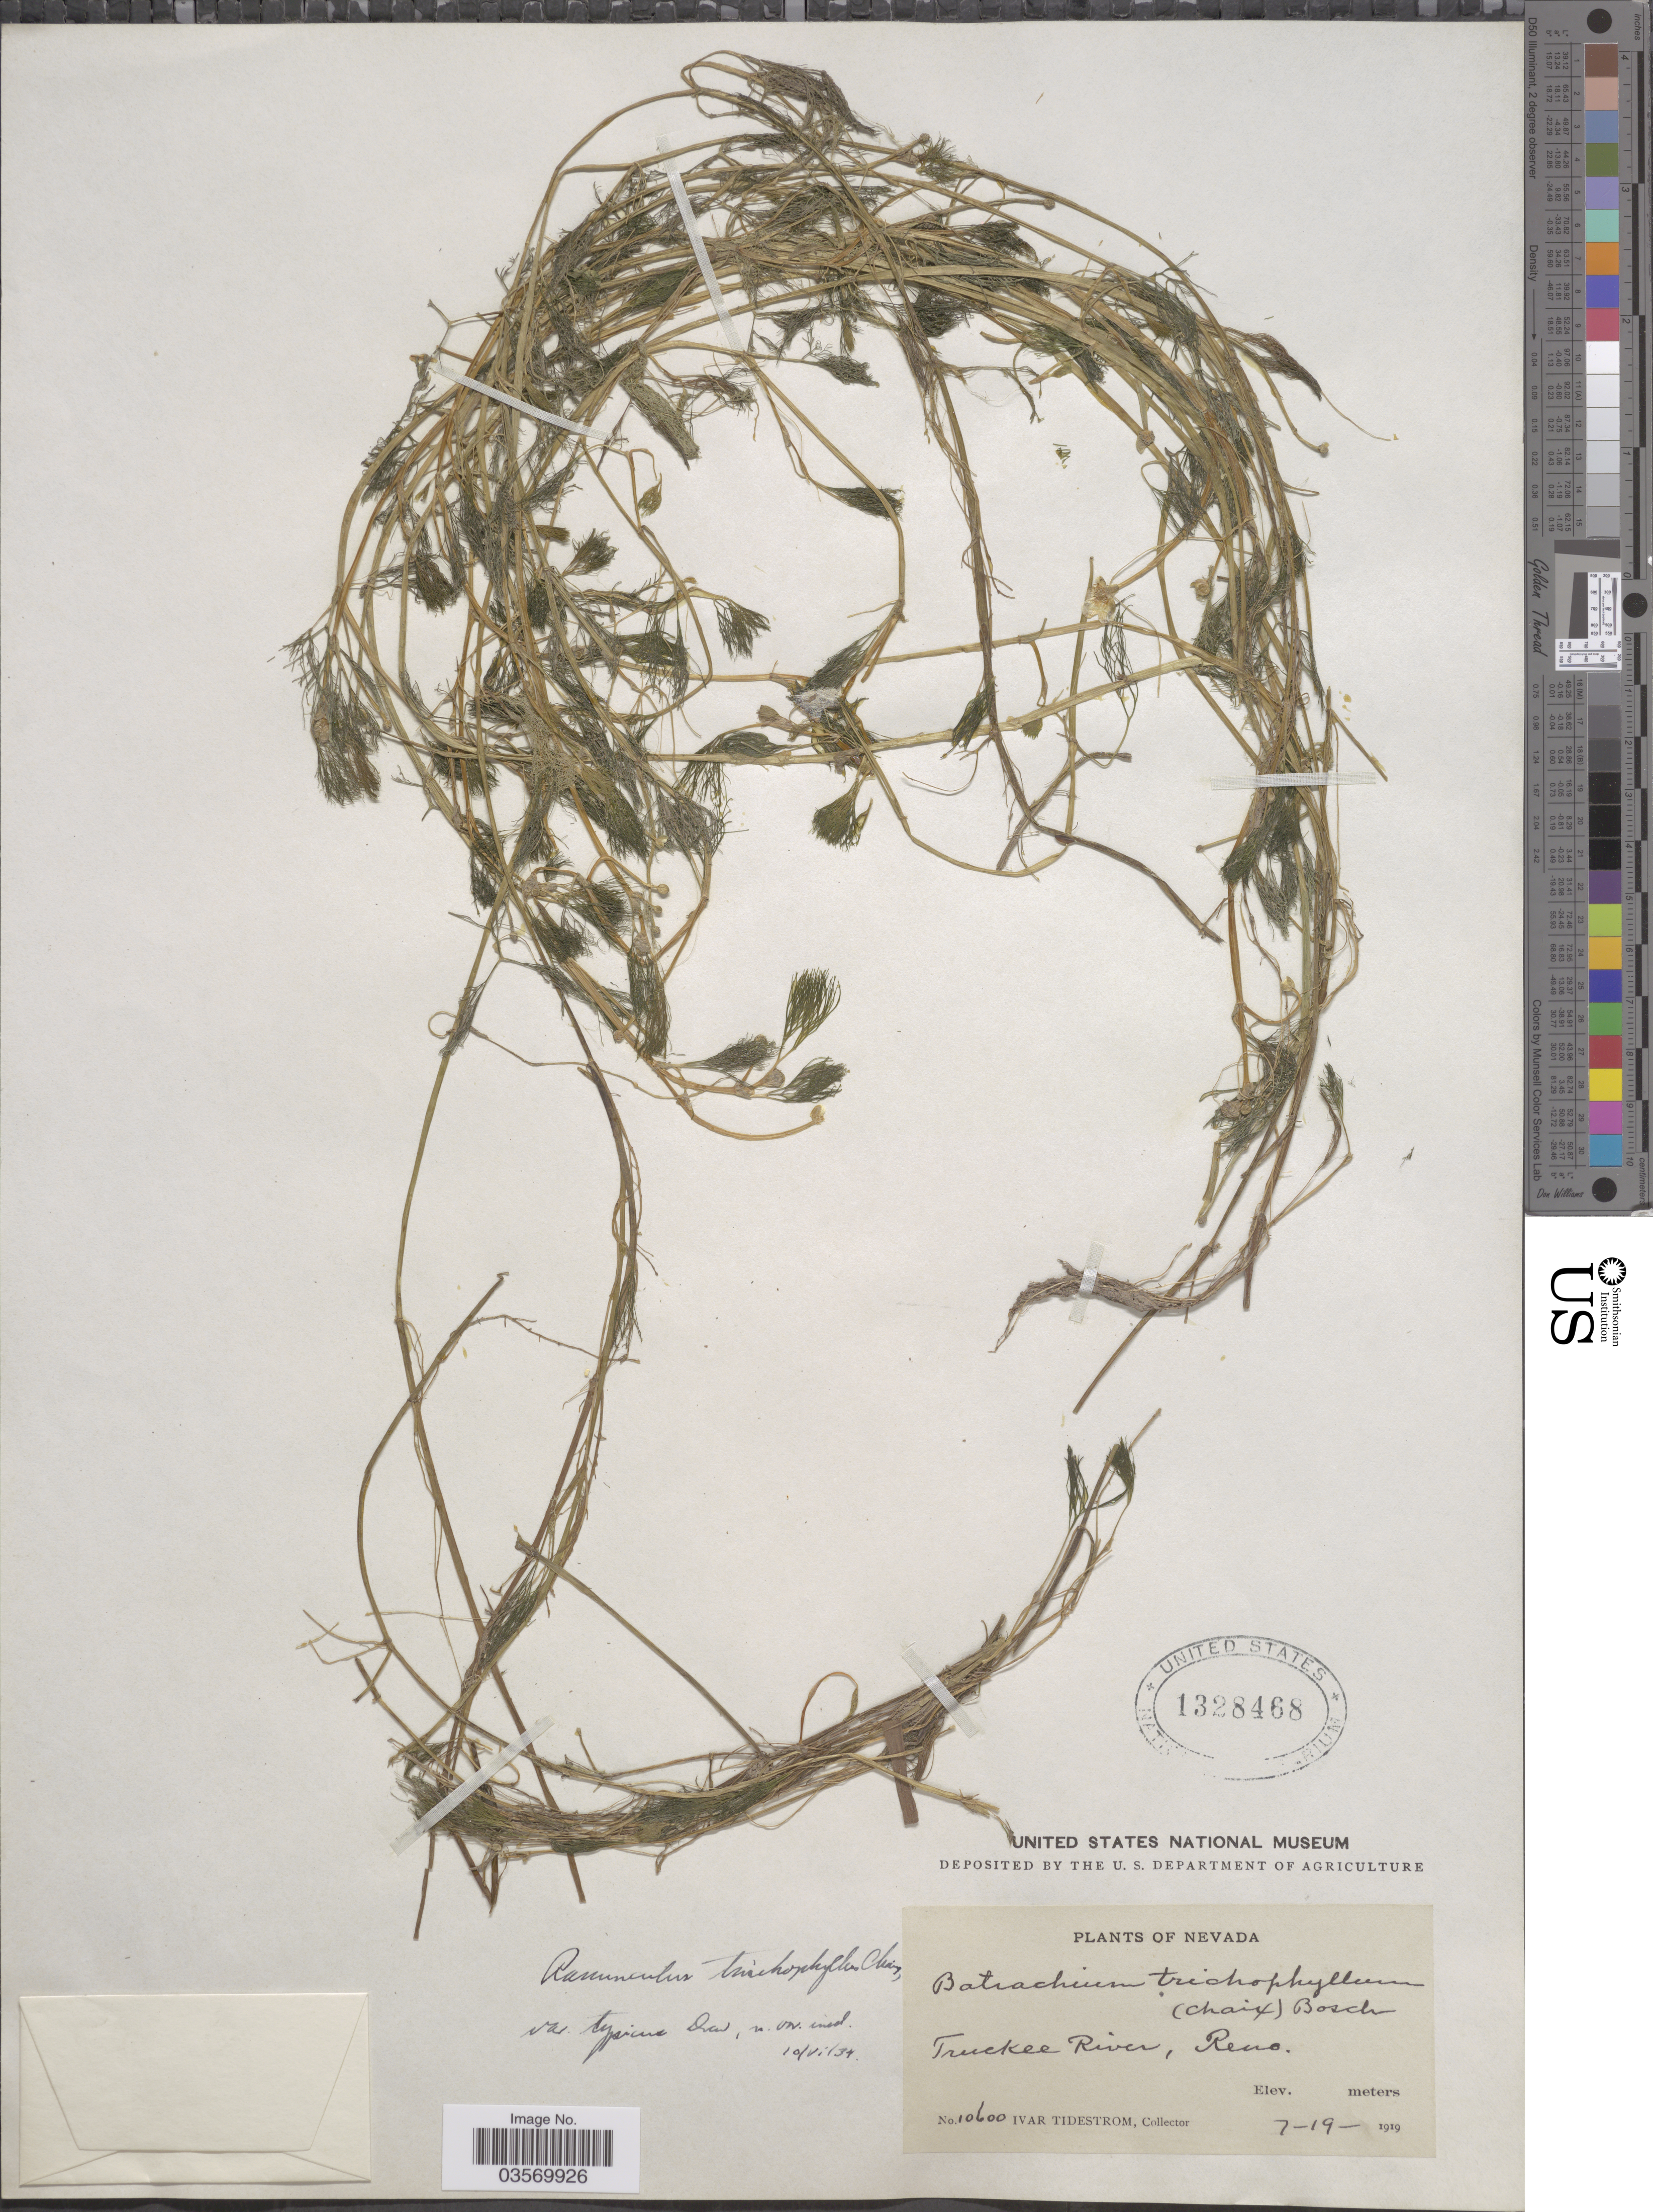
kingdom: Plantae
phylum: Tracheophyta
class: Magnoliopsida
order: Ranunculales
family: Ranunculaceae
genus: Ranunculus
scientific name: Ranunculus trichophyllus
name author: Chaix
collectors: I. F. Tidestrom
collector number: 10600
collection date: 1919-07-19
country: United States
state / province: Nevada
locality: Truckee River, Reno.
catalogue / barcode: US 1328468